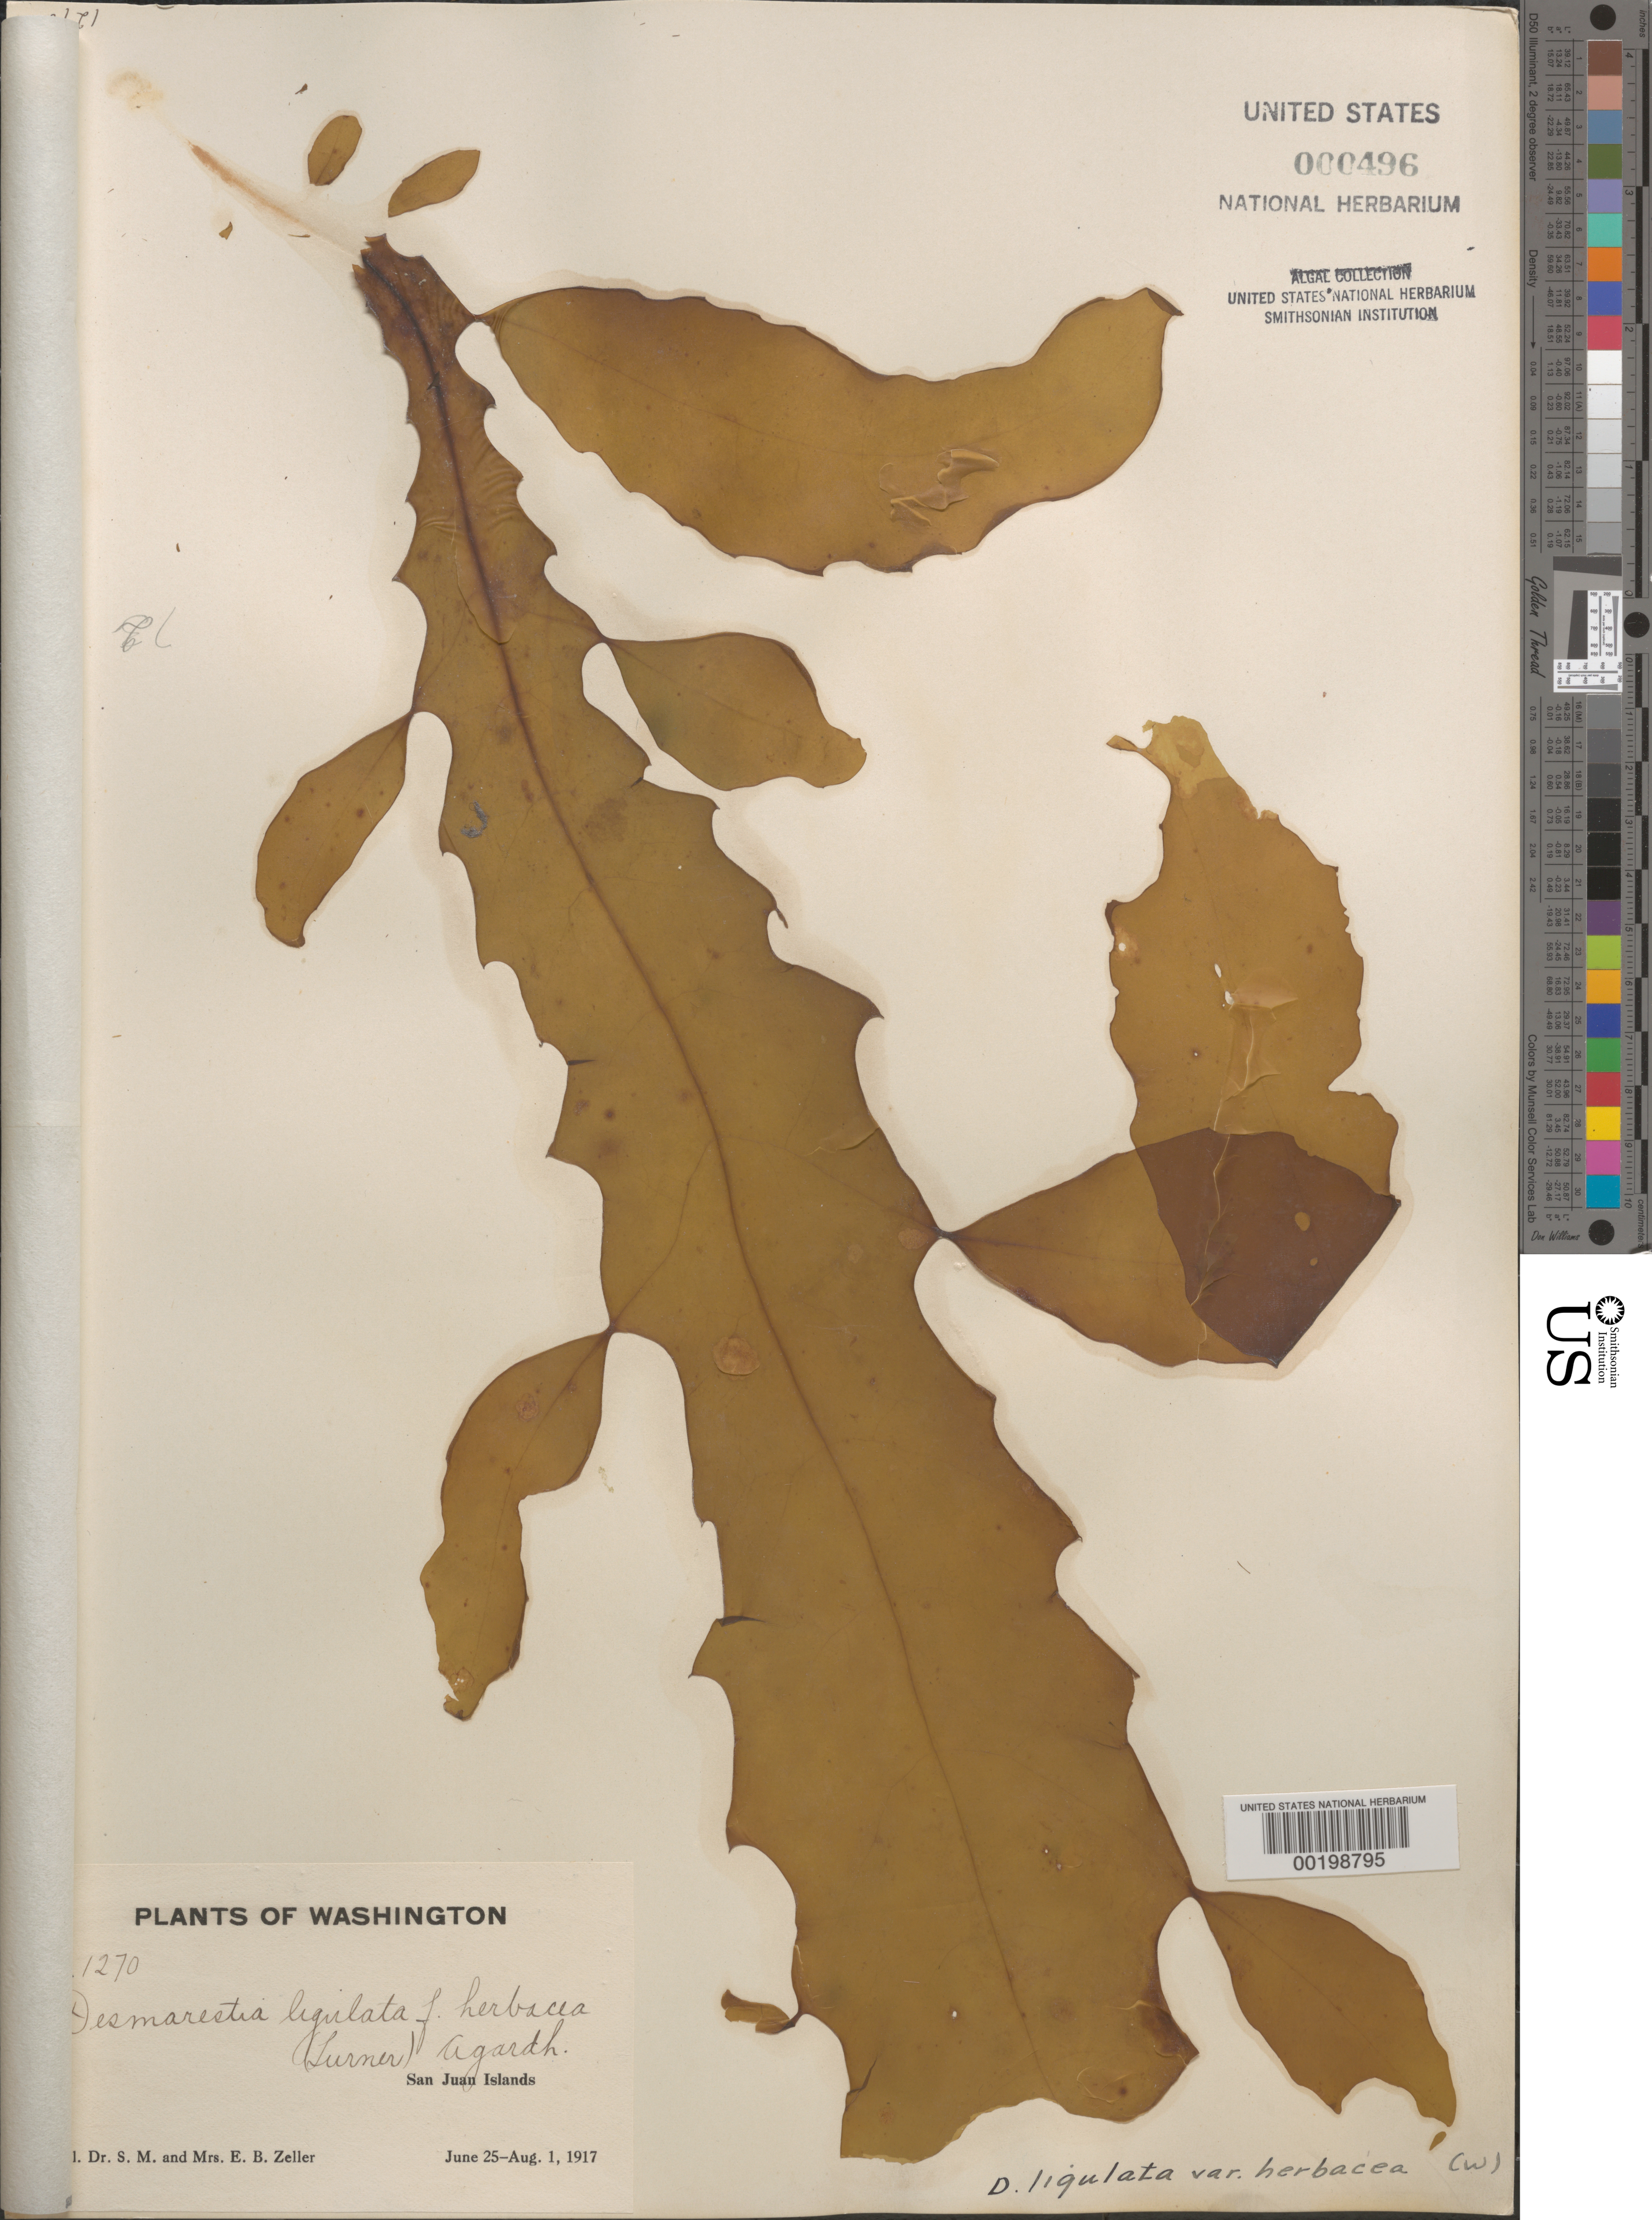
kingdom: Chromista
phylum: Ochrophyta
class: Phaeophyceae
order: Desmarestiales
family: Desmarestiaceae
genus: Desmarestia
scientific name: Desmarestia ligulata f. herbacea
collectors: S. Zeller & E. Zeller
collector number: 1270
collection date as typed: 25 Jun 1917 to 01 Aug 1917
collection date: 1917-06-25/1917-08-01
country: United States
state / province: Washington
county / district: San Juan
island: San Juan Islands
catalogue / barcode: US 496